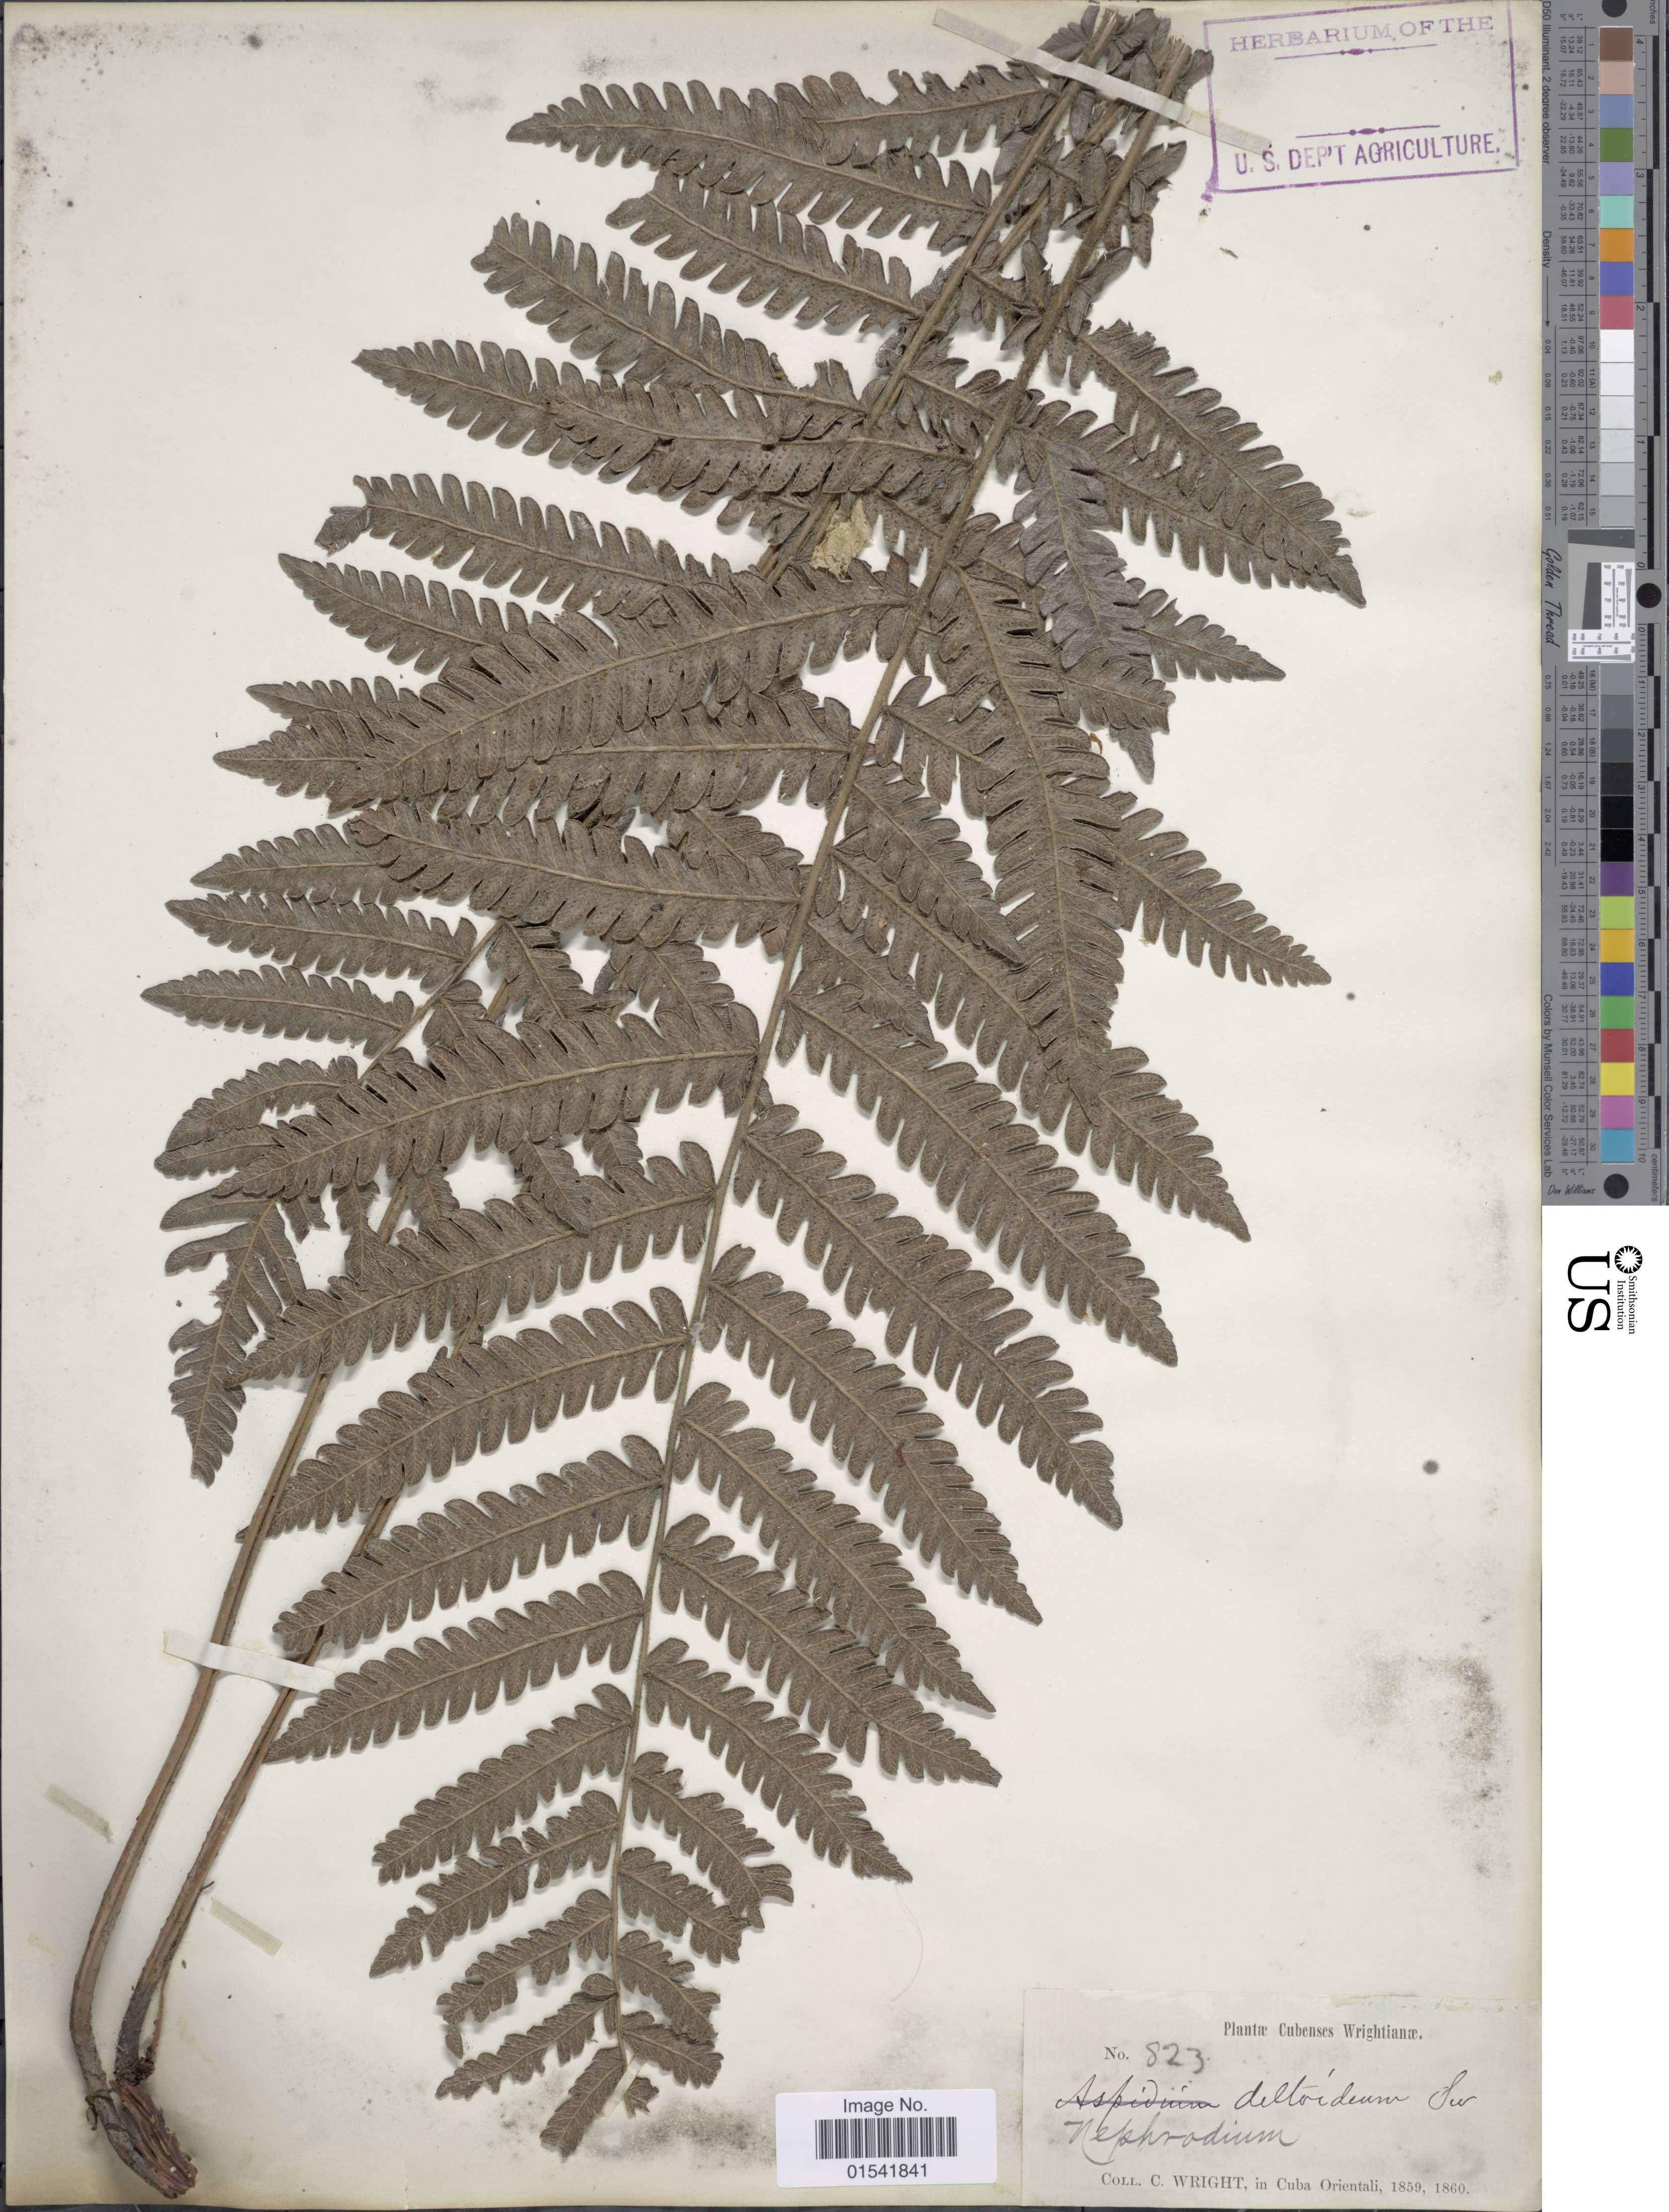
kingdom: Plantae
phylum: Tracheophyta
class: Polypodiopsida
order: Polypodiales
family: Thelypteridaceae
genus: Steiropteris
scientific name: Steiropteris deltoidea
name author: (Sw.) Pic. Serm.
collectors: C. Wright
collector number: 823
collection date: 1859/1860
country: Cuba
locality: Cuba Orientali